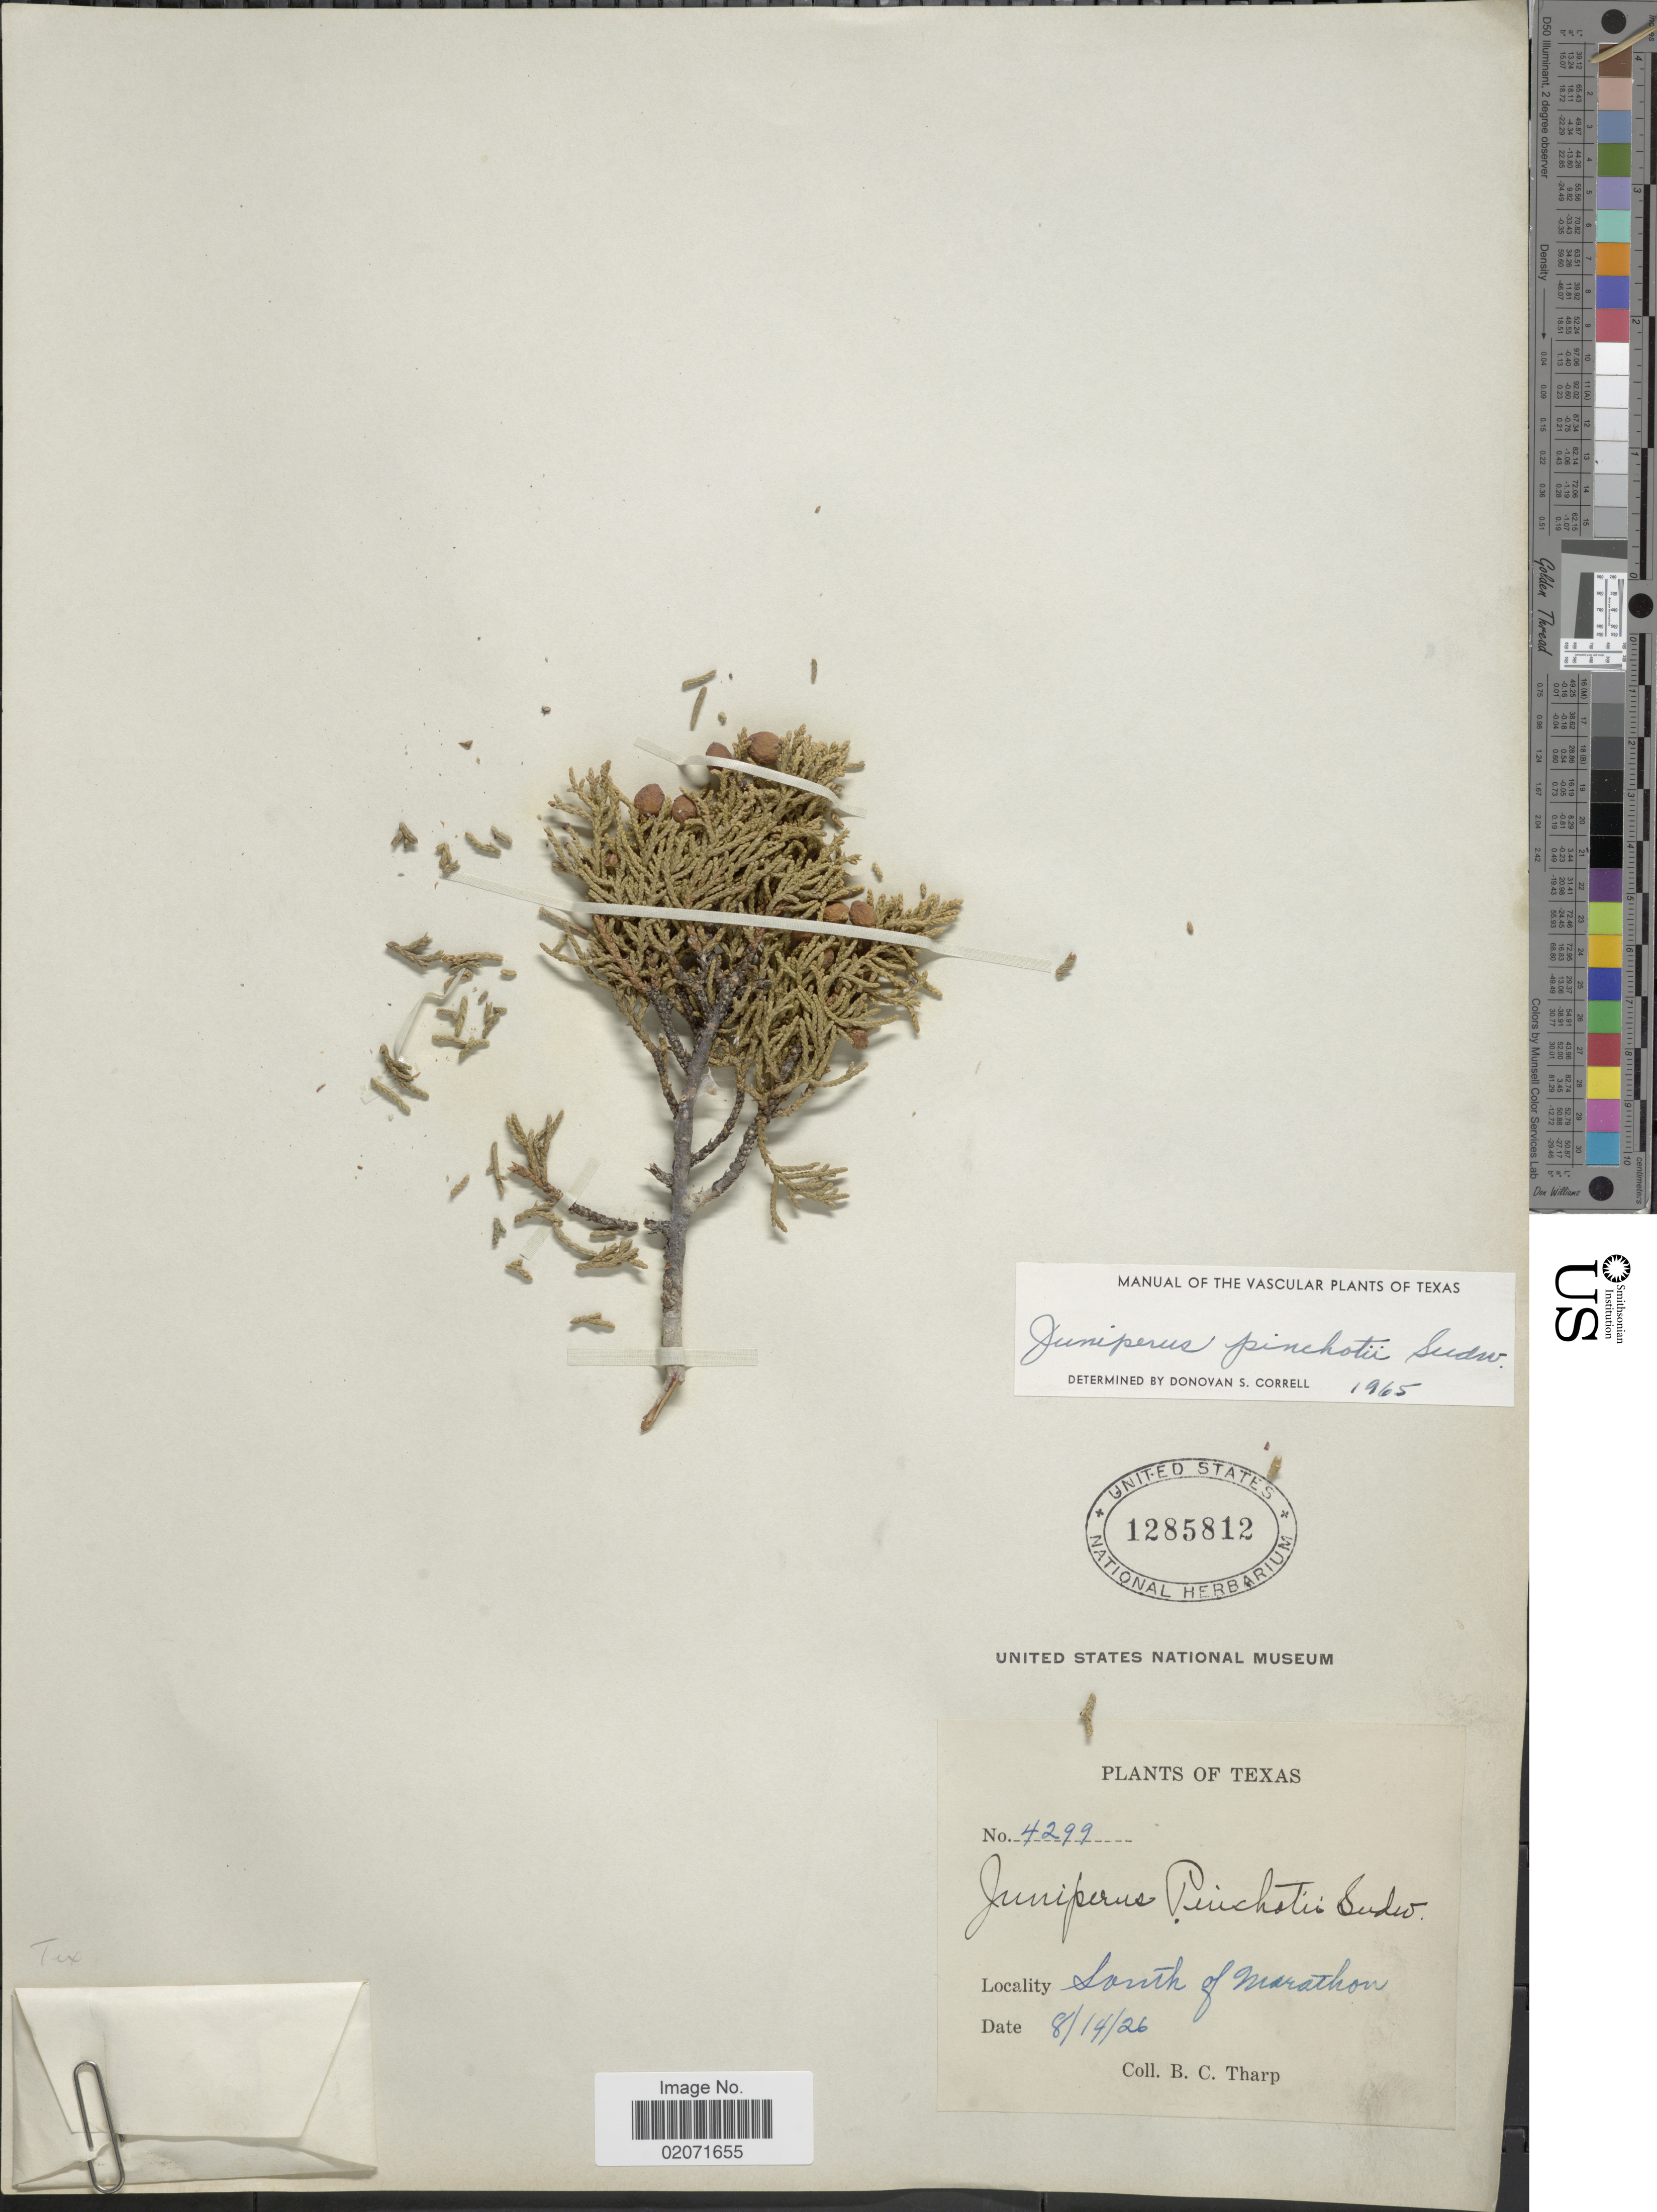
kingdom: Plantae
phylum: Tracheophyta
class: Pinopsida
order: Pinales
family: Cupressaceae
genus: Juniperus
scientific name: Juniperus pinchotii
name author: Sudw.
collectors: B. C. Tharp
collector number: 4299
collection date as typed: Transcribed d/m/y: 14/8/26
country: United States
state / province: Texas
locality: South of Marathon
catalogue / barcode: US 1285812